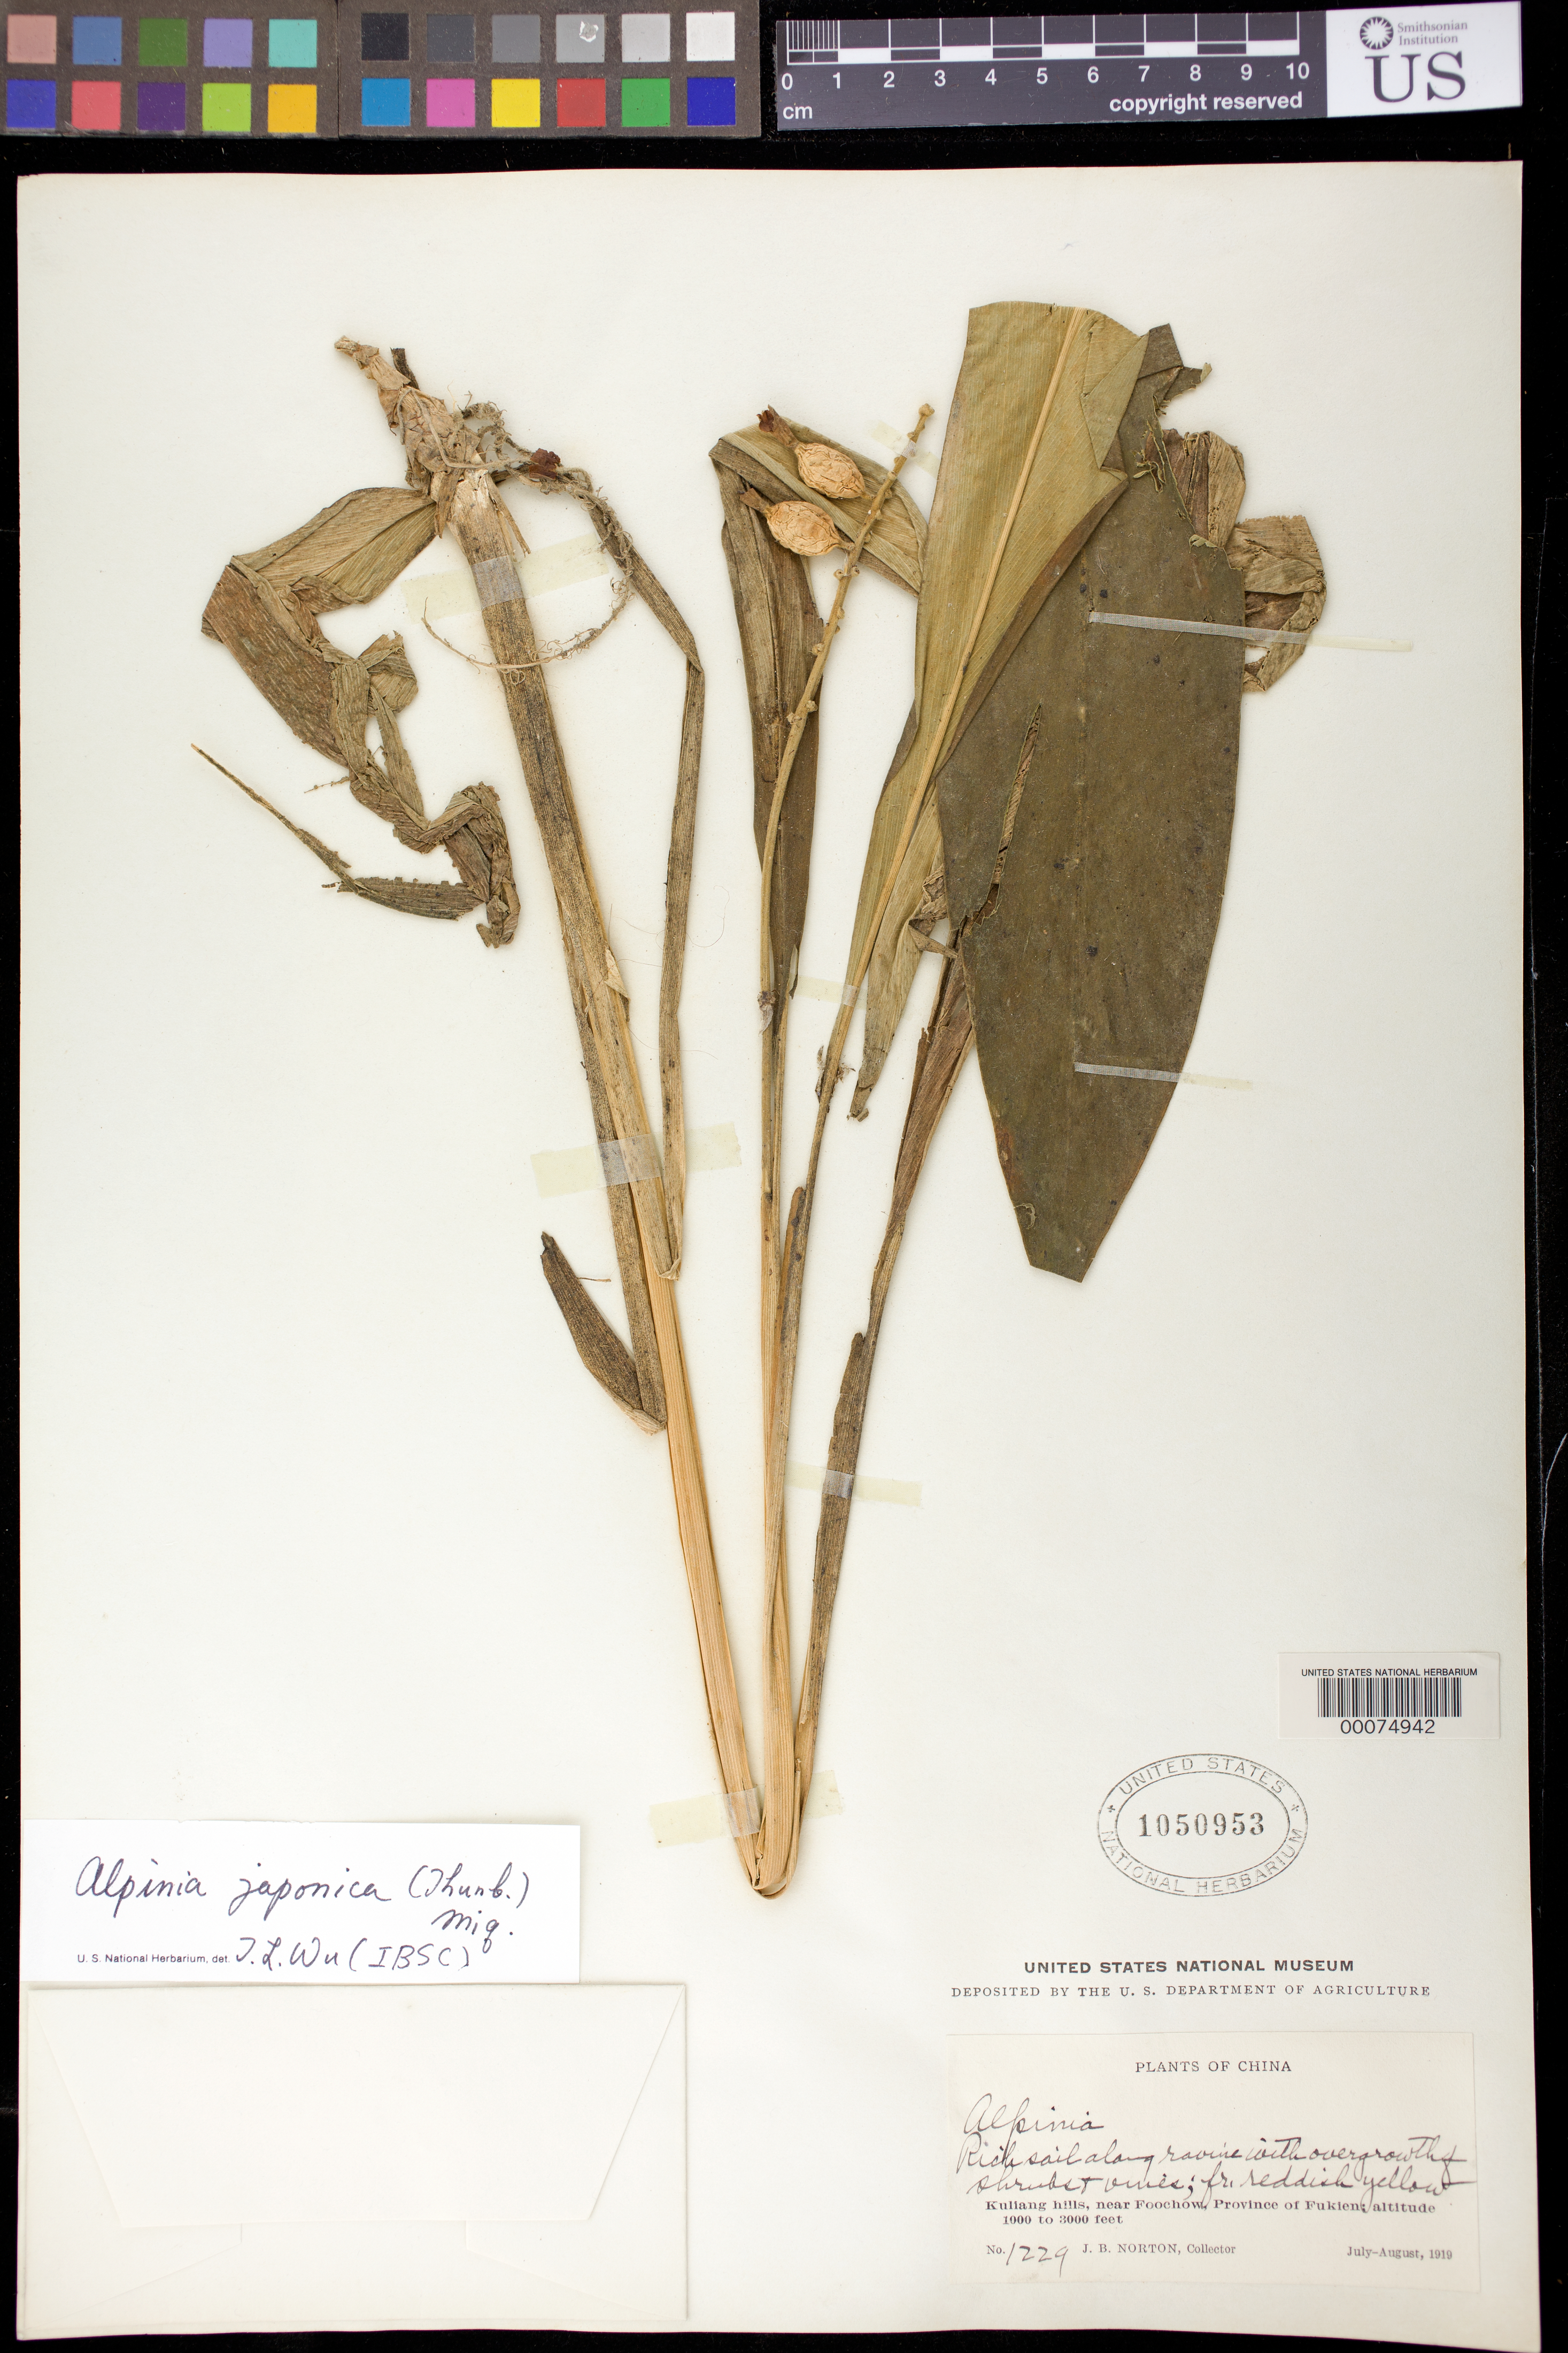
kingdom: Plantae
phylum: Tracheophyta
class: Liliopsida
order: Zingiberales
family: Zingiberaceae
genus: Alpinia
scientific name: Alpinia japonica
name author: (Thunb.) Miq.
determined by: Wu, Te-Ling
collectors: J. Norton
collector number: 1229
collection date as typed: Jul 1919 to -- Aug 1919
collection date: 1919-07/1919-08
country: China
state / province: Fujian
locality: Kuliang hills, near foochow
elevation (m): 305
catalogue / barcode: US 1050953